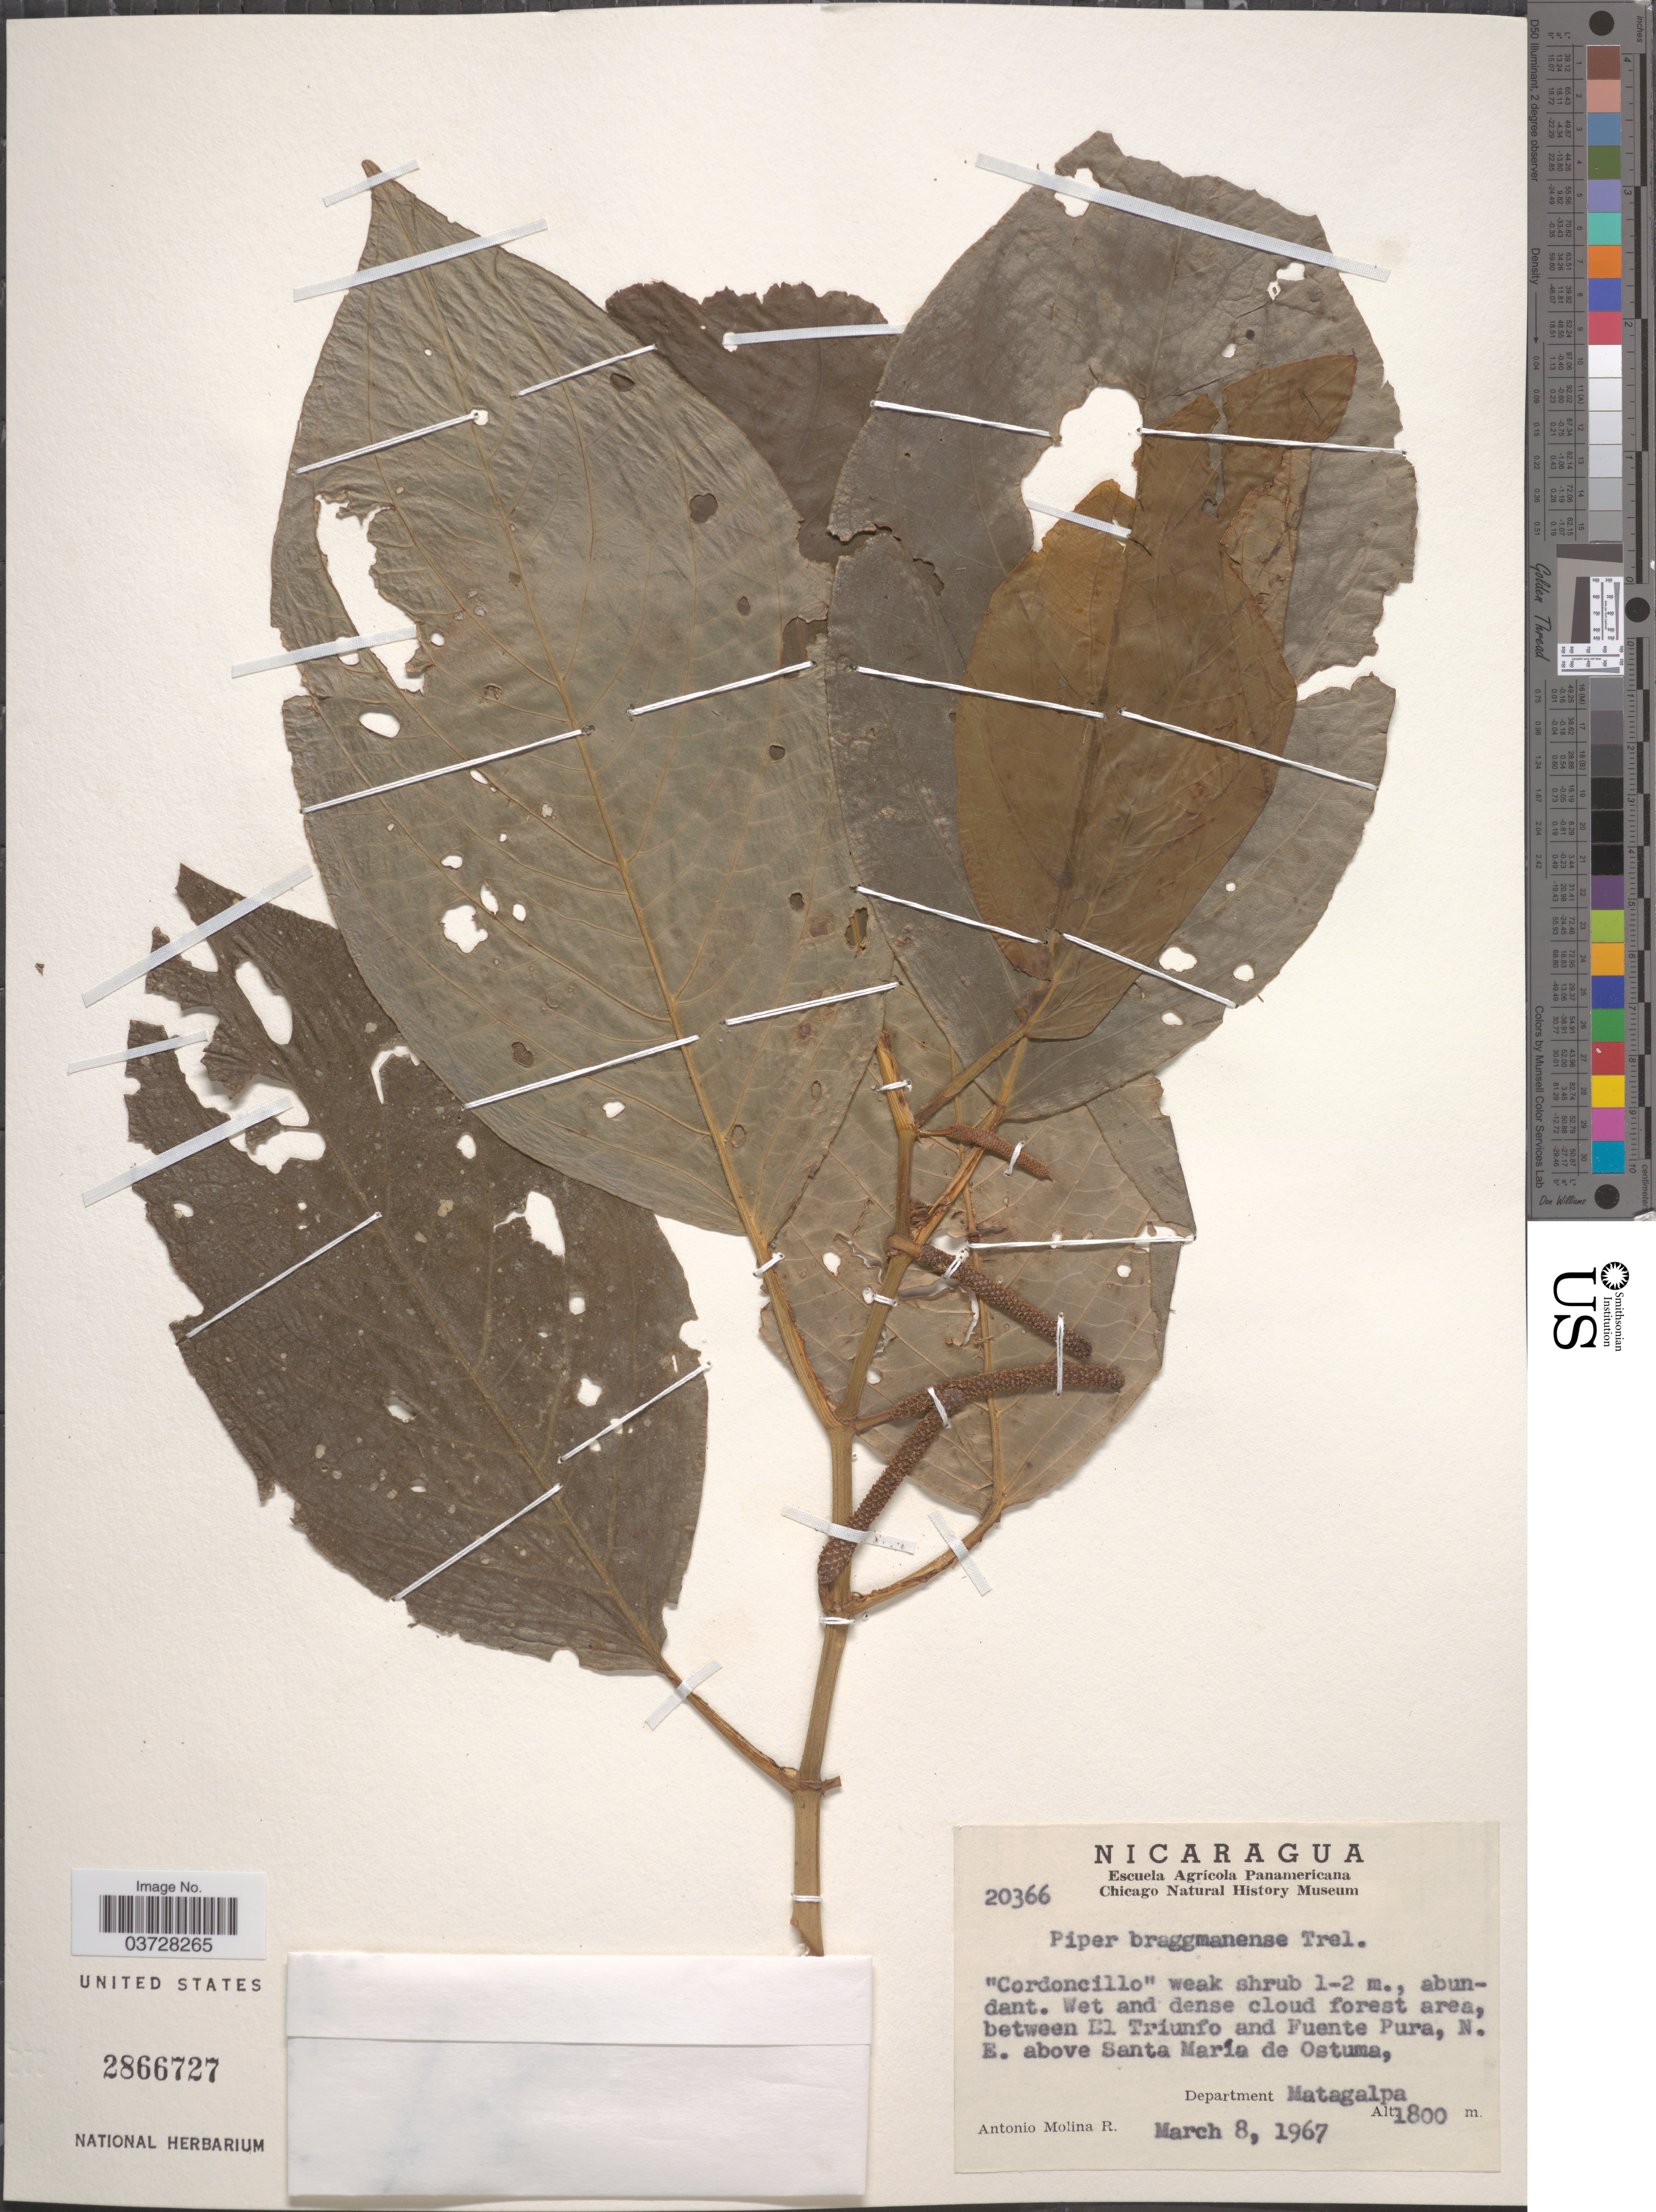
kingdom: Plantae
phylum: Tracheophyta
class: Magnoliopsida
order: Piperales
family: Piperaceae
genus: Piper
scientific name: Piper braggmanense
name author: Trel.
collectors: A. Molina R.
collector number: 20366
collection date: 1967-03-08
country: Nicaragua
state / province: Matagalpa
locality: Between El Triunfo and Fuente Pura, N. E. above Santa María de Ostuma, Department Matagalpa.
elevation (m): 1800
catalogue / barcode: US 2866727